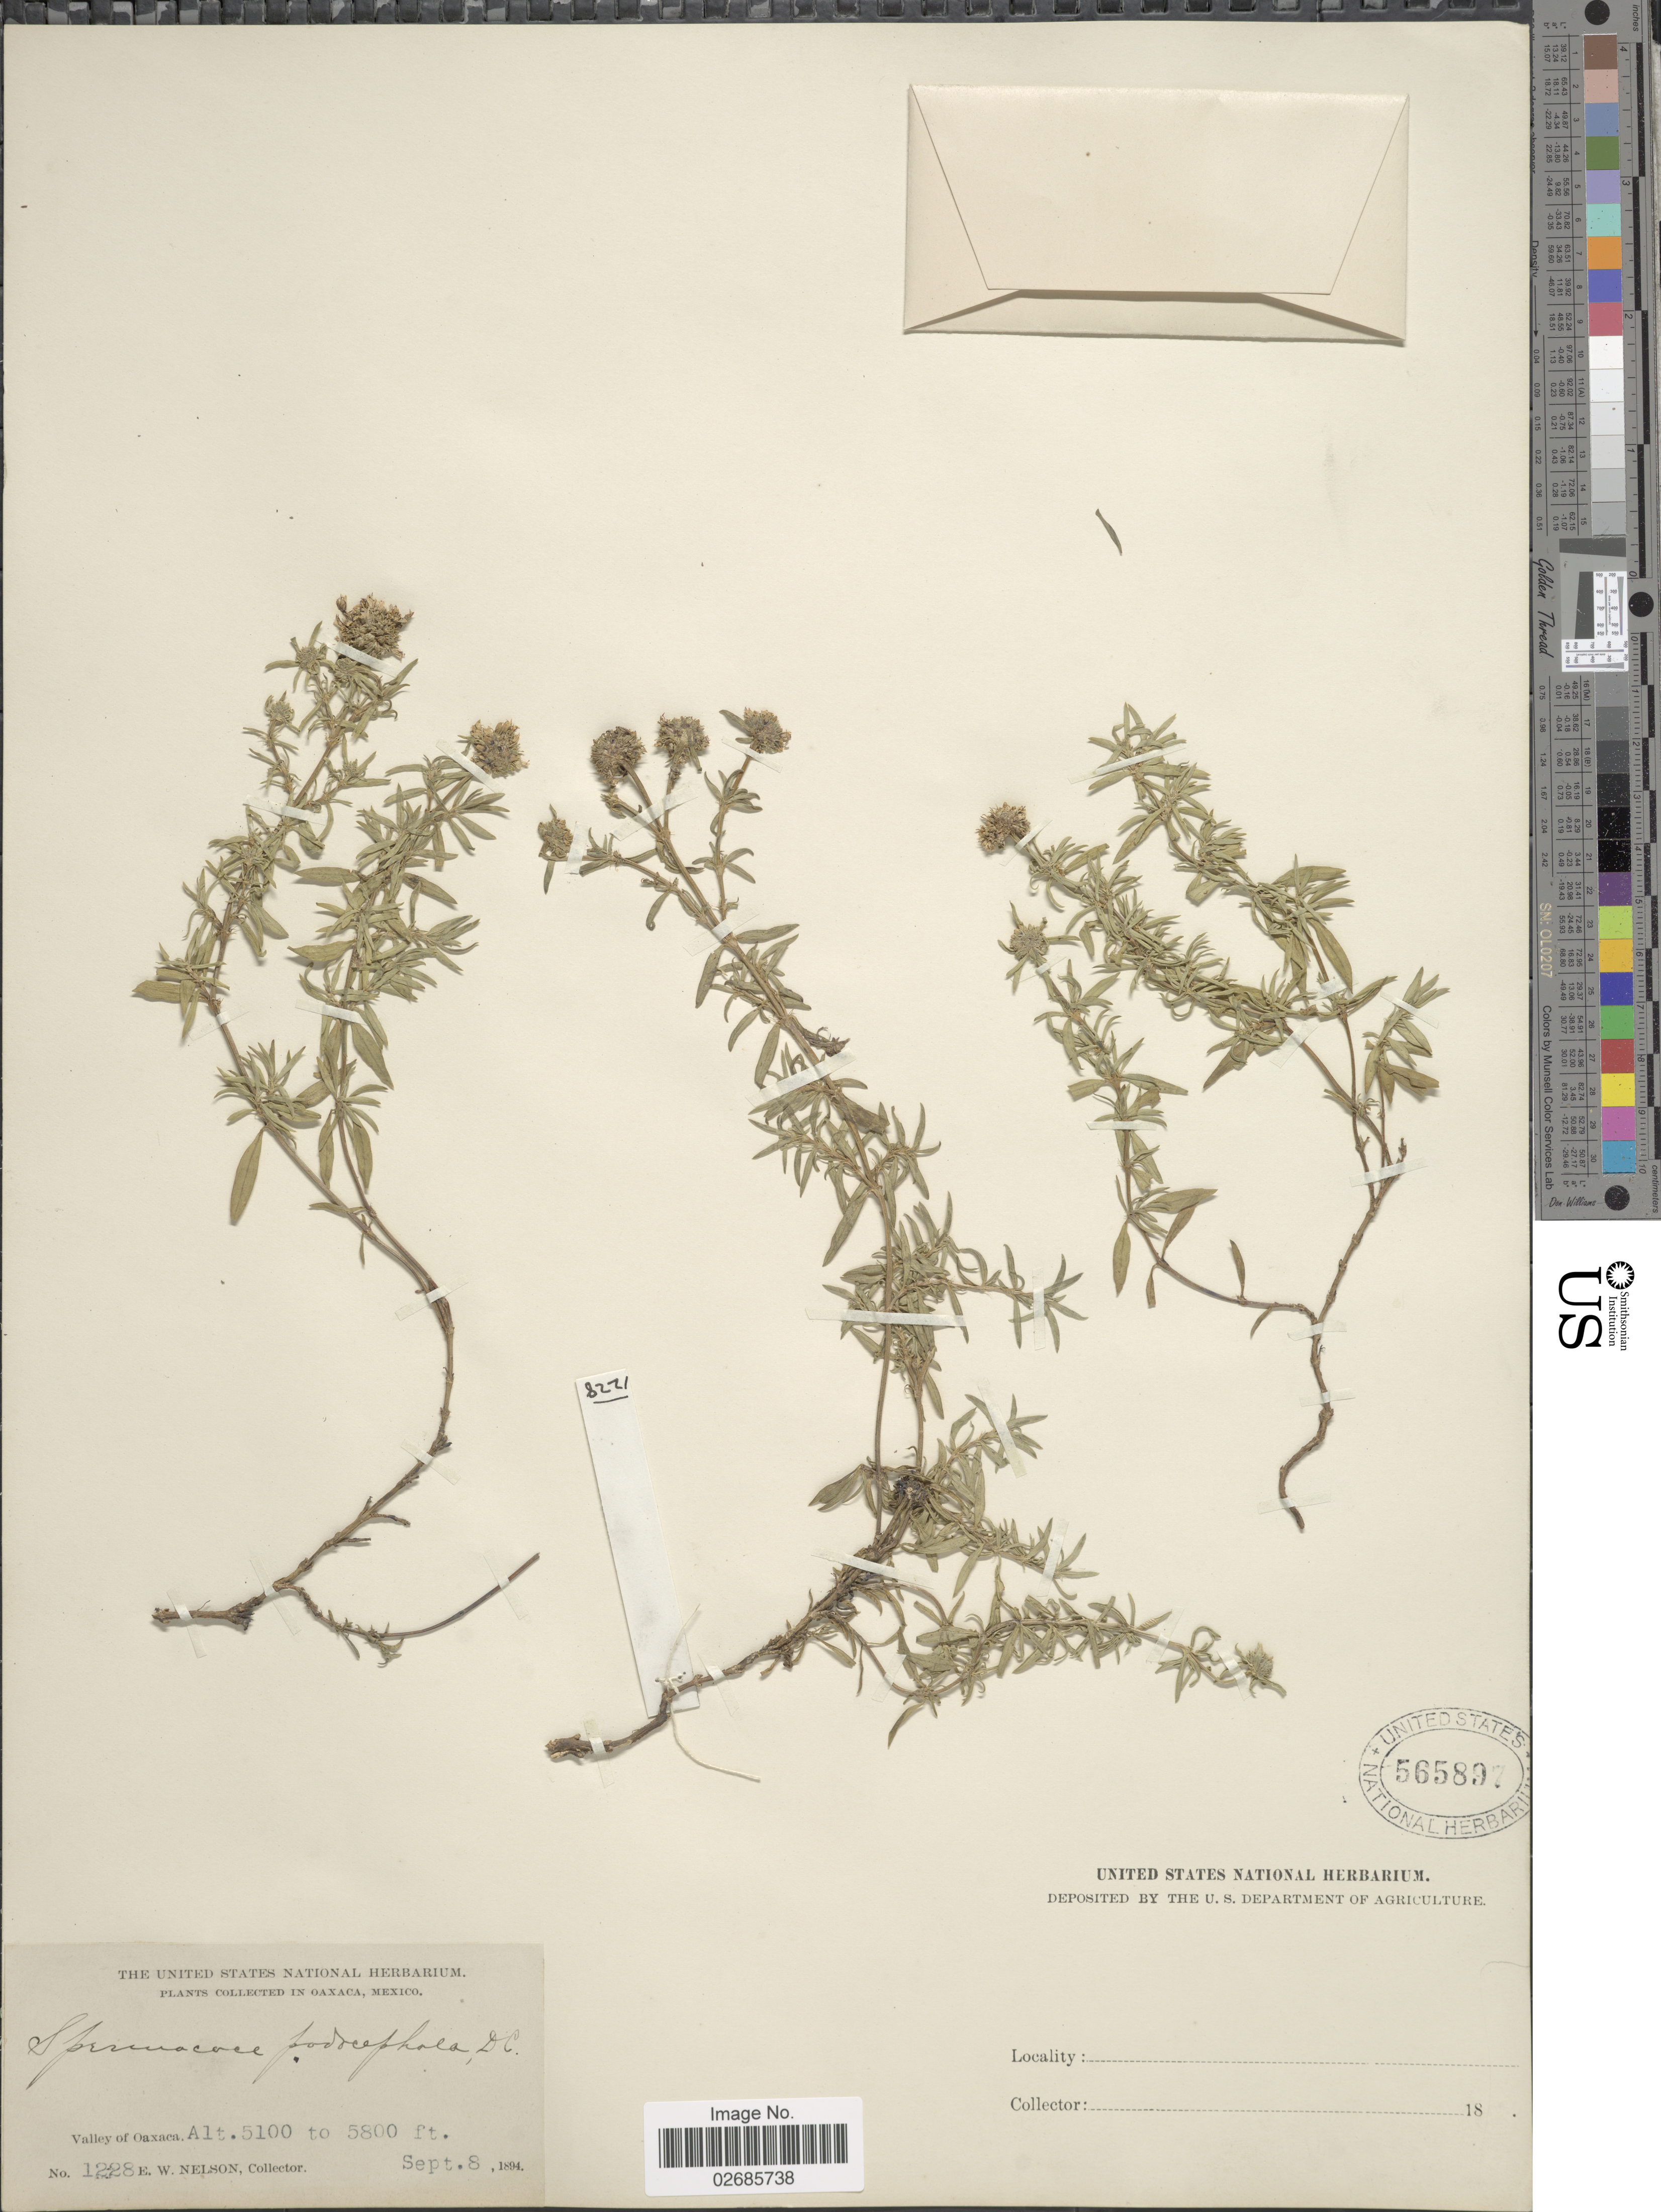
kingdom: Plantae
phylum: Tracheophyta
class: Magnoliopsida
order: Gentianales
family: Rubiaceae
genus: Borreria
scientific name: Borreria verticillata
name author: (L.) G. Mey.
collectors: E. W. Nelson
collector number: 1228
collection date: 1894-09-08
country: Mexico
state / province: Oaxaca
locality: Valley of Oaxaca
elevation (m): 1554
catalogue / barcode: US 565897